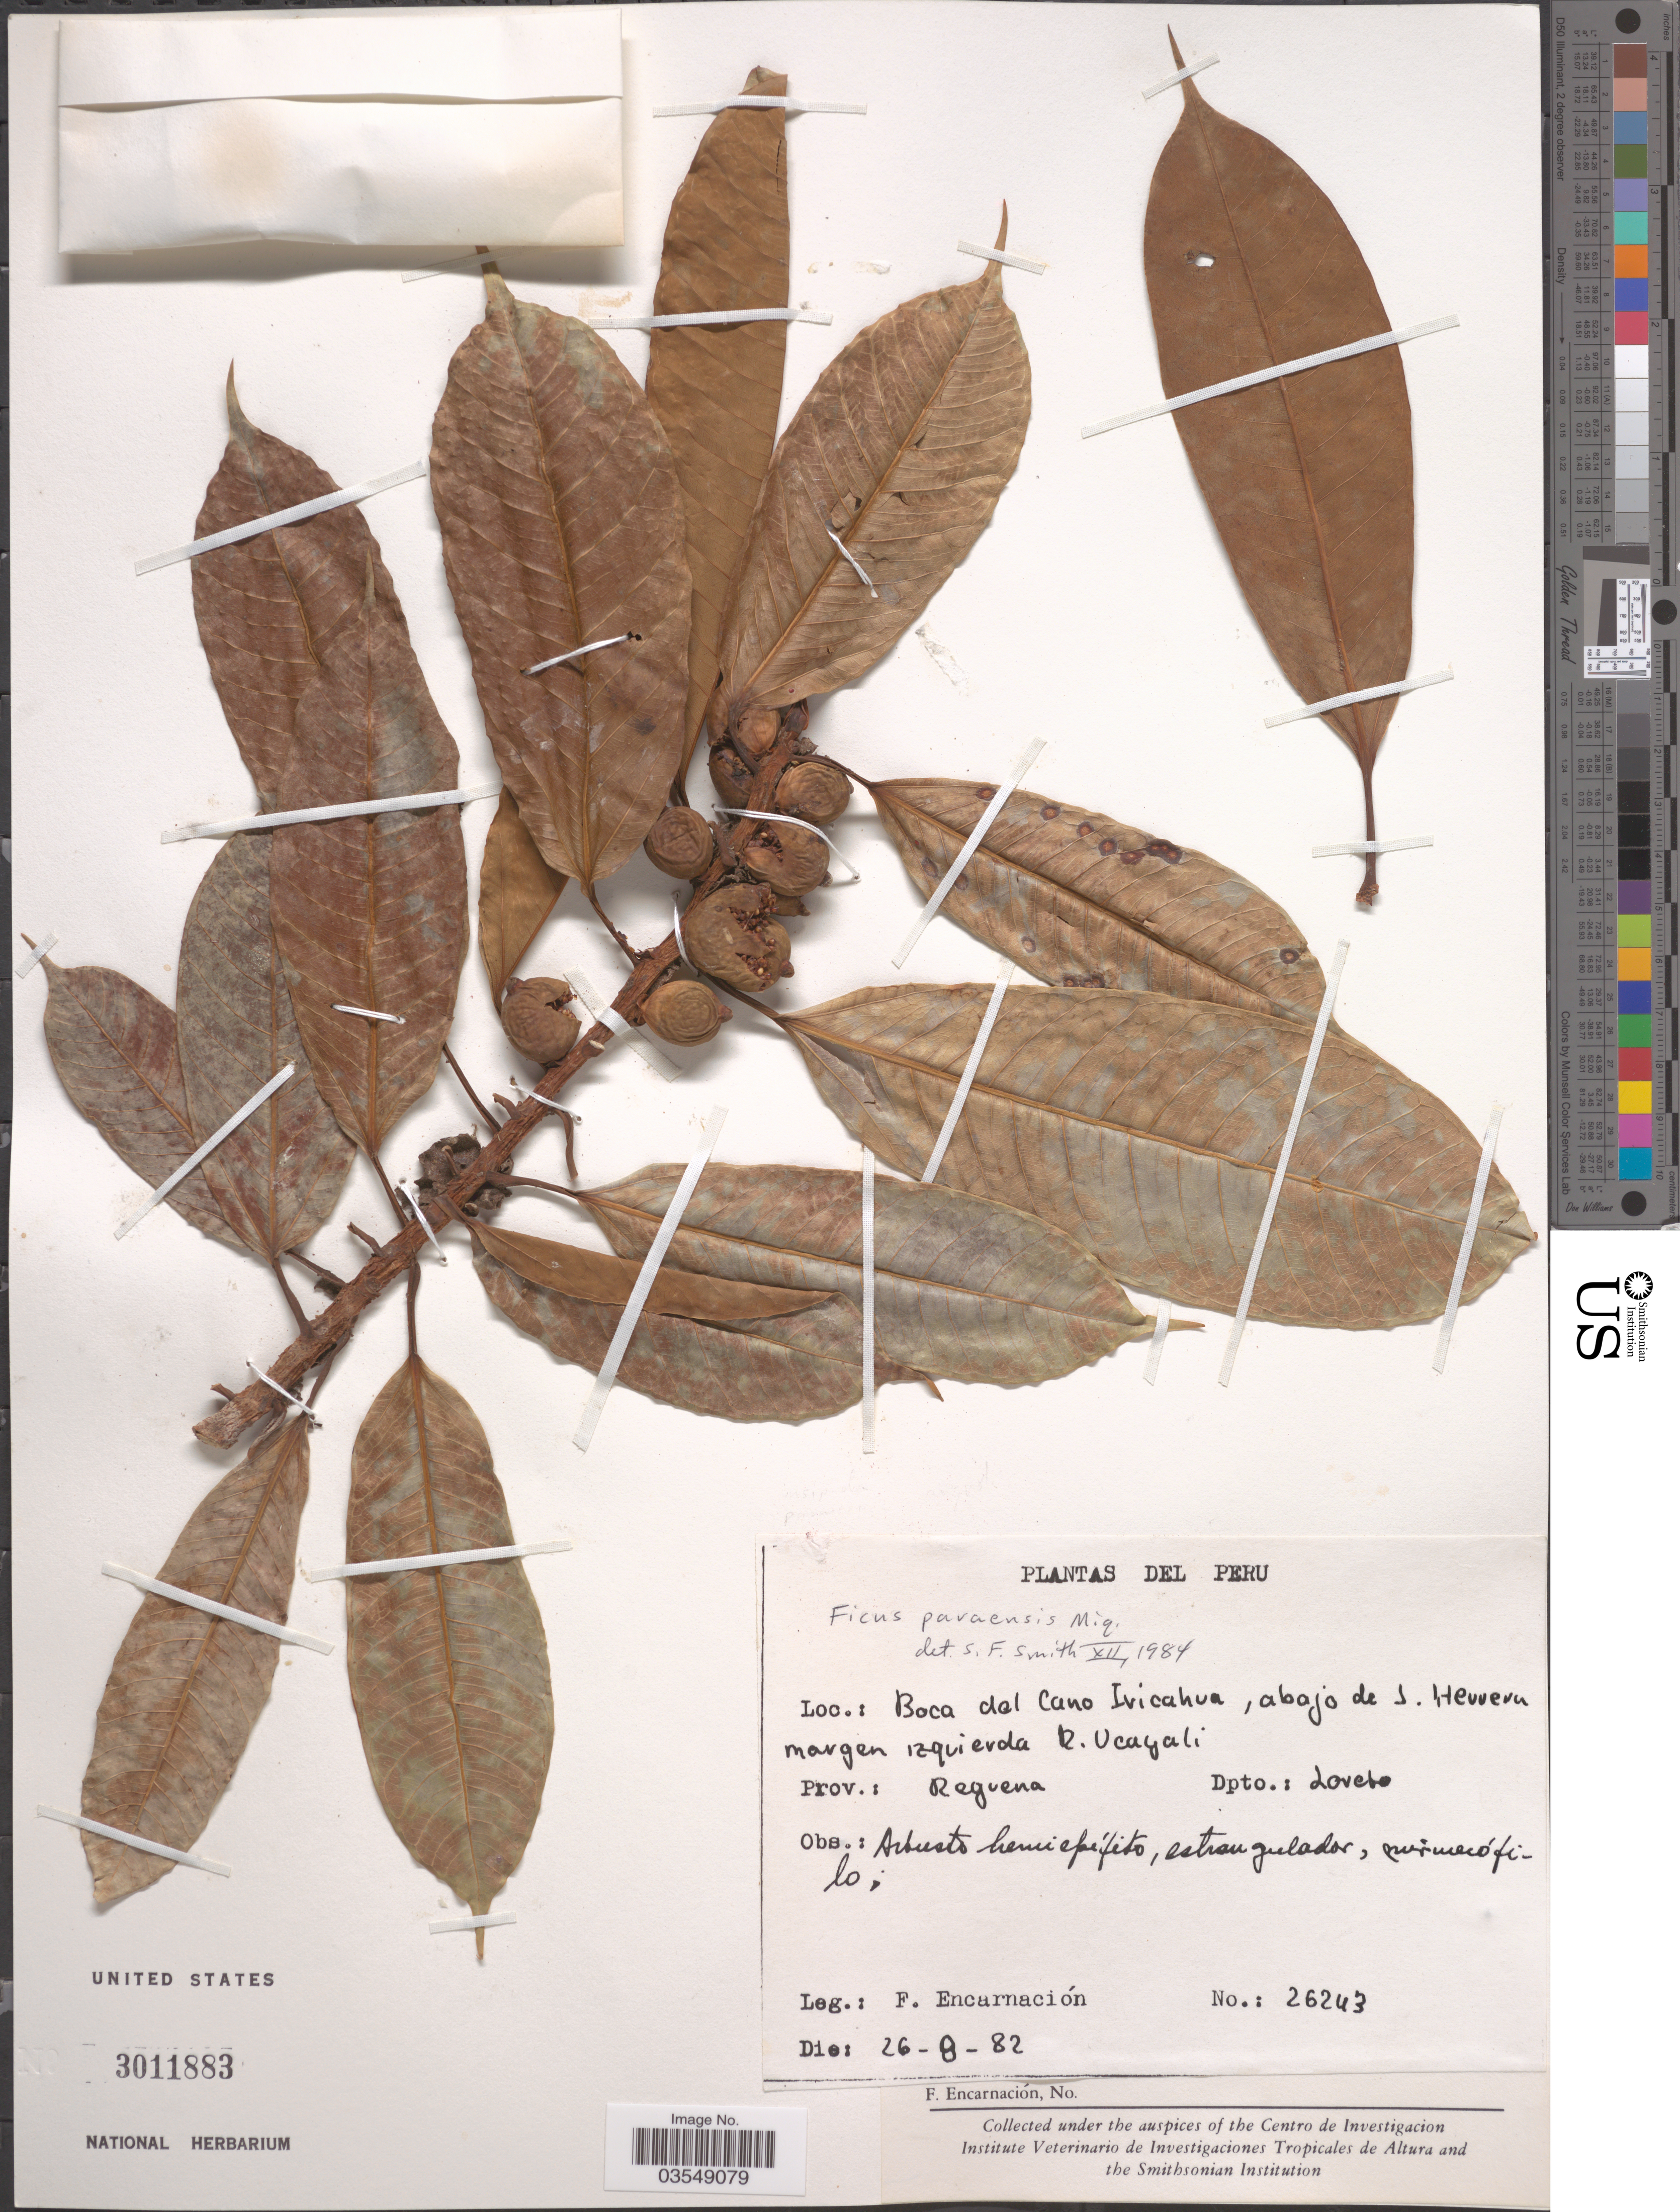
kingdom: Plantae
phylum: Tracheophyta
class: Magnoliopsida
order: Rosales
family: Moraceae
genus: Ficus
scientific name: Ficus paraensis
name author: (Miq.) Miq.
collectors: F. Encarnación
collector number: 26243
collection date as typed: Transcribed d/m/y: 26/8/82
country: Peru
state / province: Loreto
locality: Boca del cano Ivicahua, abajo de S. Herrera margen izquierda R. Ucayali. Dpto.: Loreto.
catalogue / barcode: US 3011883